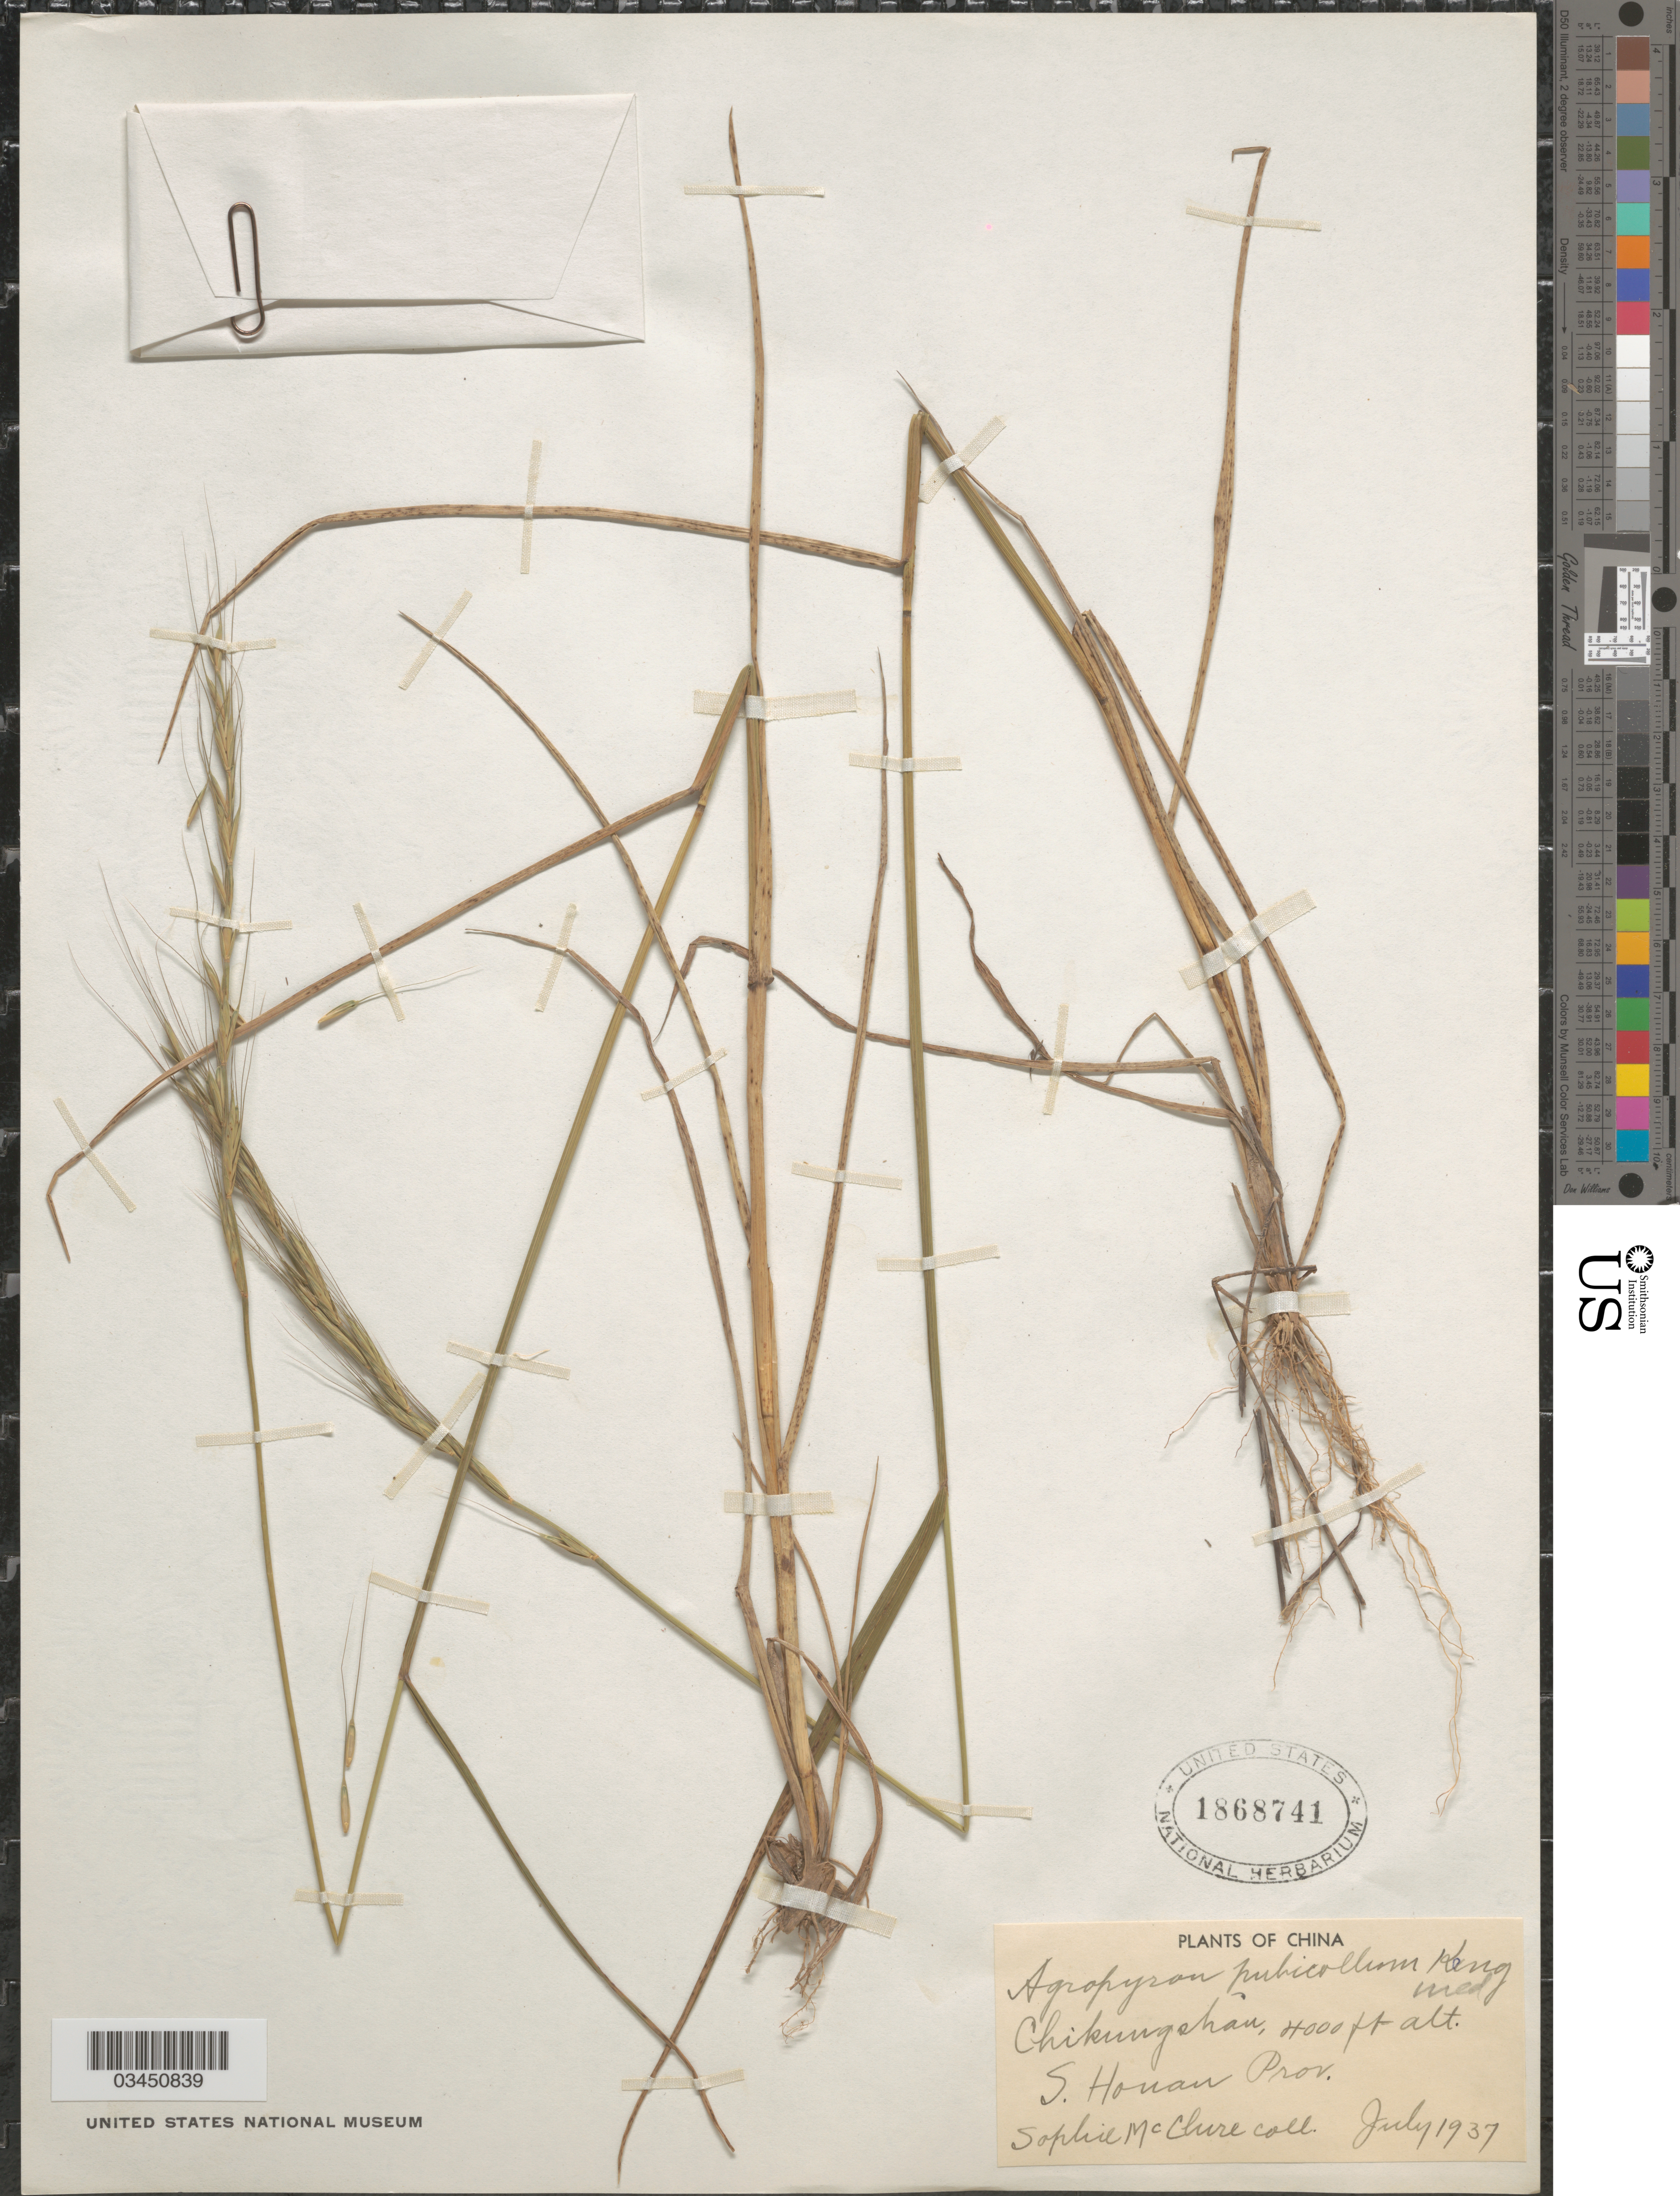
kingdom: Plantae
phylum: Tracheophyta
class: Liliopsida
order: Poales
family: Poaceae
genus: Elymus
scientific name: Elymus sp.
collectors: S. McClure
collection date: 1937-07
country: China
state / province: Henan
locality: Chikungshan. S. Honan Prov.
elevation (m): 1219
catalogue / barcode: US 1868741